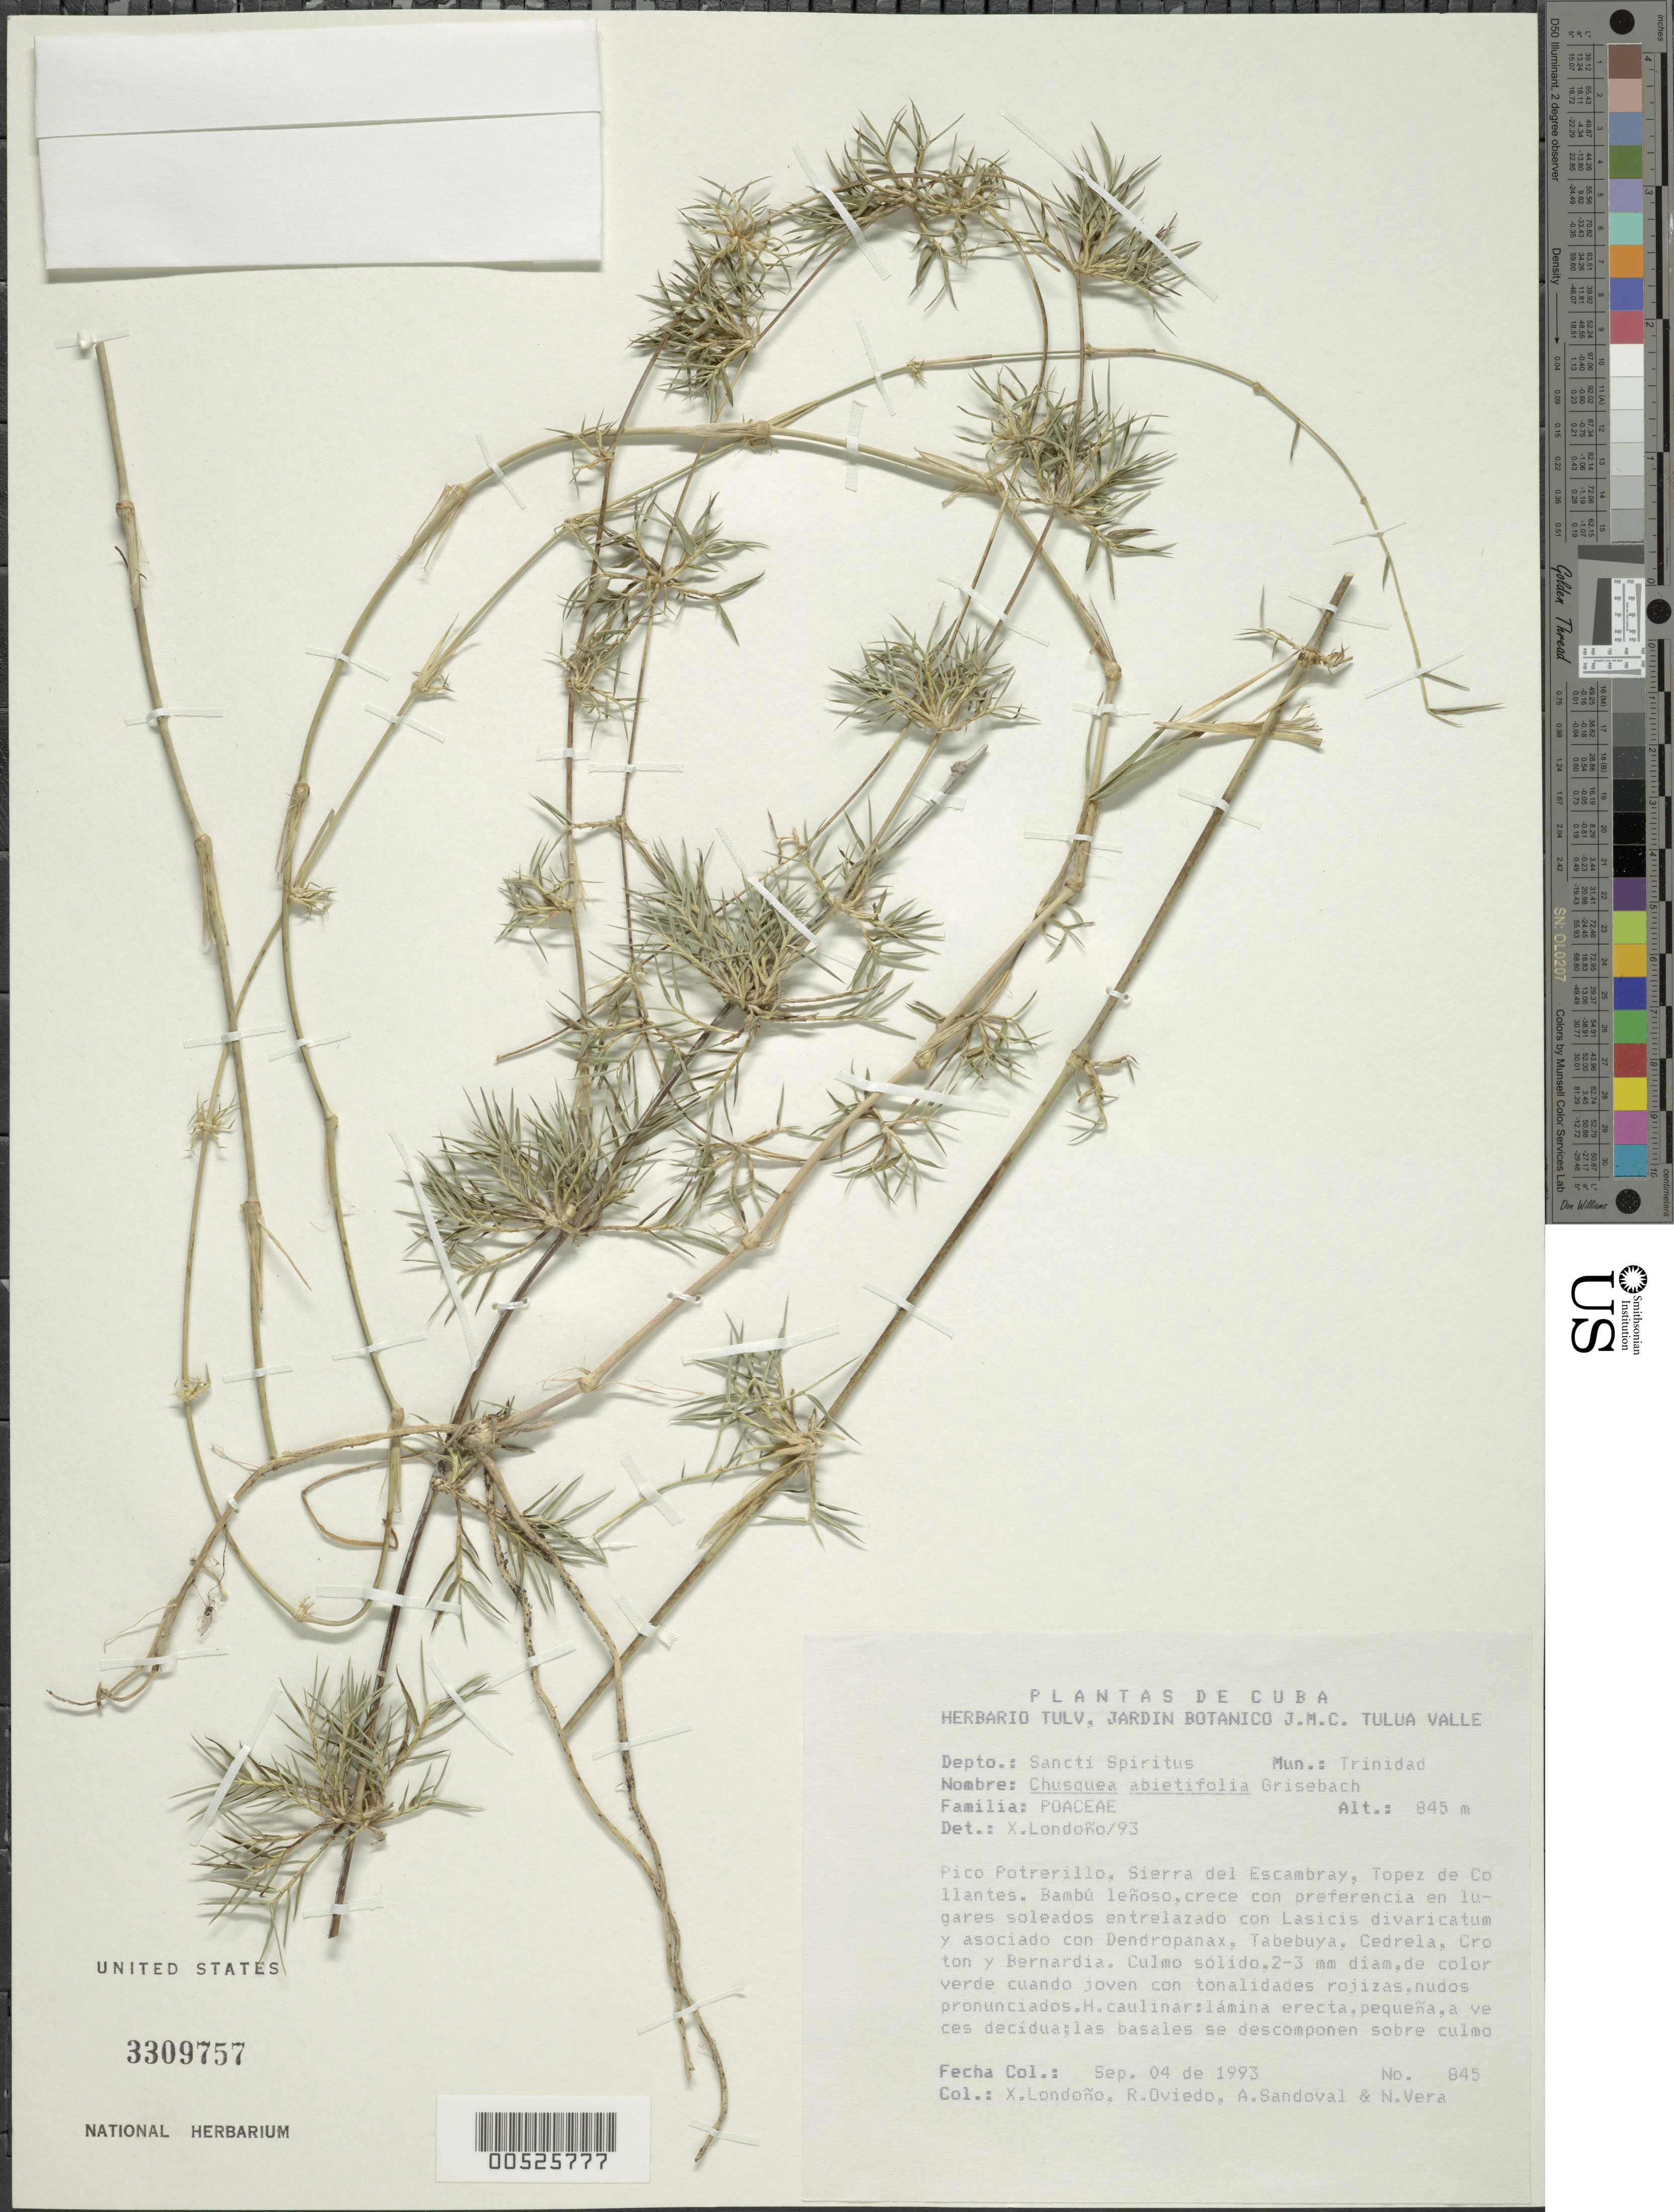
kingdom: Plantae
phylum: Tracheophyta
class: Liliopsida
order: Poales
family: Poaceae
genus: Chusquea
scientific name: Chusquea abietifolia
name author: Griseb.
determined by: Londoño, X., (TULV), Jardin Botanico "Juan Maria Cespedes"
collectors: X. Londoño, R. Oviedo, A. Sandoval & N. Vera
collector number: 845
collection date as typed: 04 Sep 1993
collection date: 1993-09-04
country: Cuba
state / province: Sancti Spíritus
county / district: Trinidad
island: Greater Antilles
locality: Pico potrerillo, sierra del escambray, topez de collantes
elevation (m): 845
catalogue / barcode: US 3309757